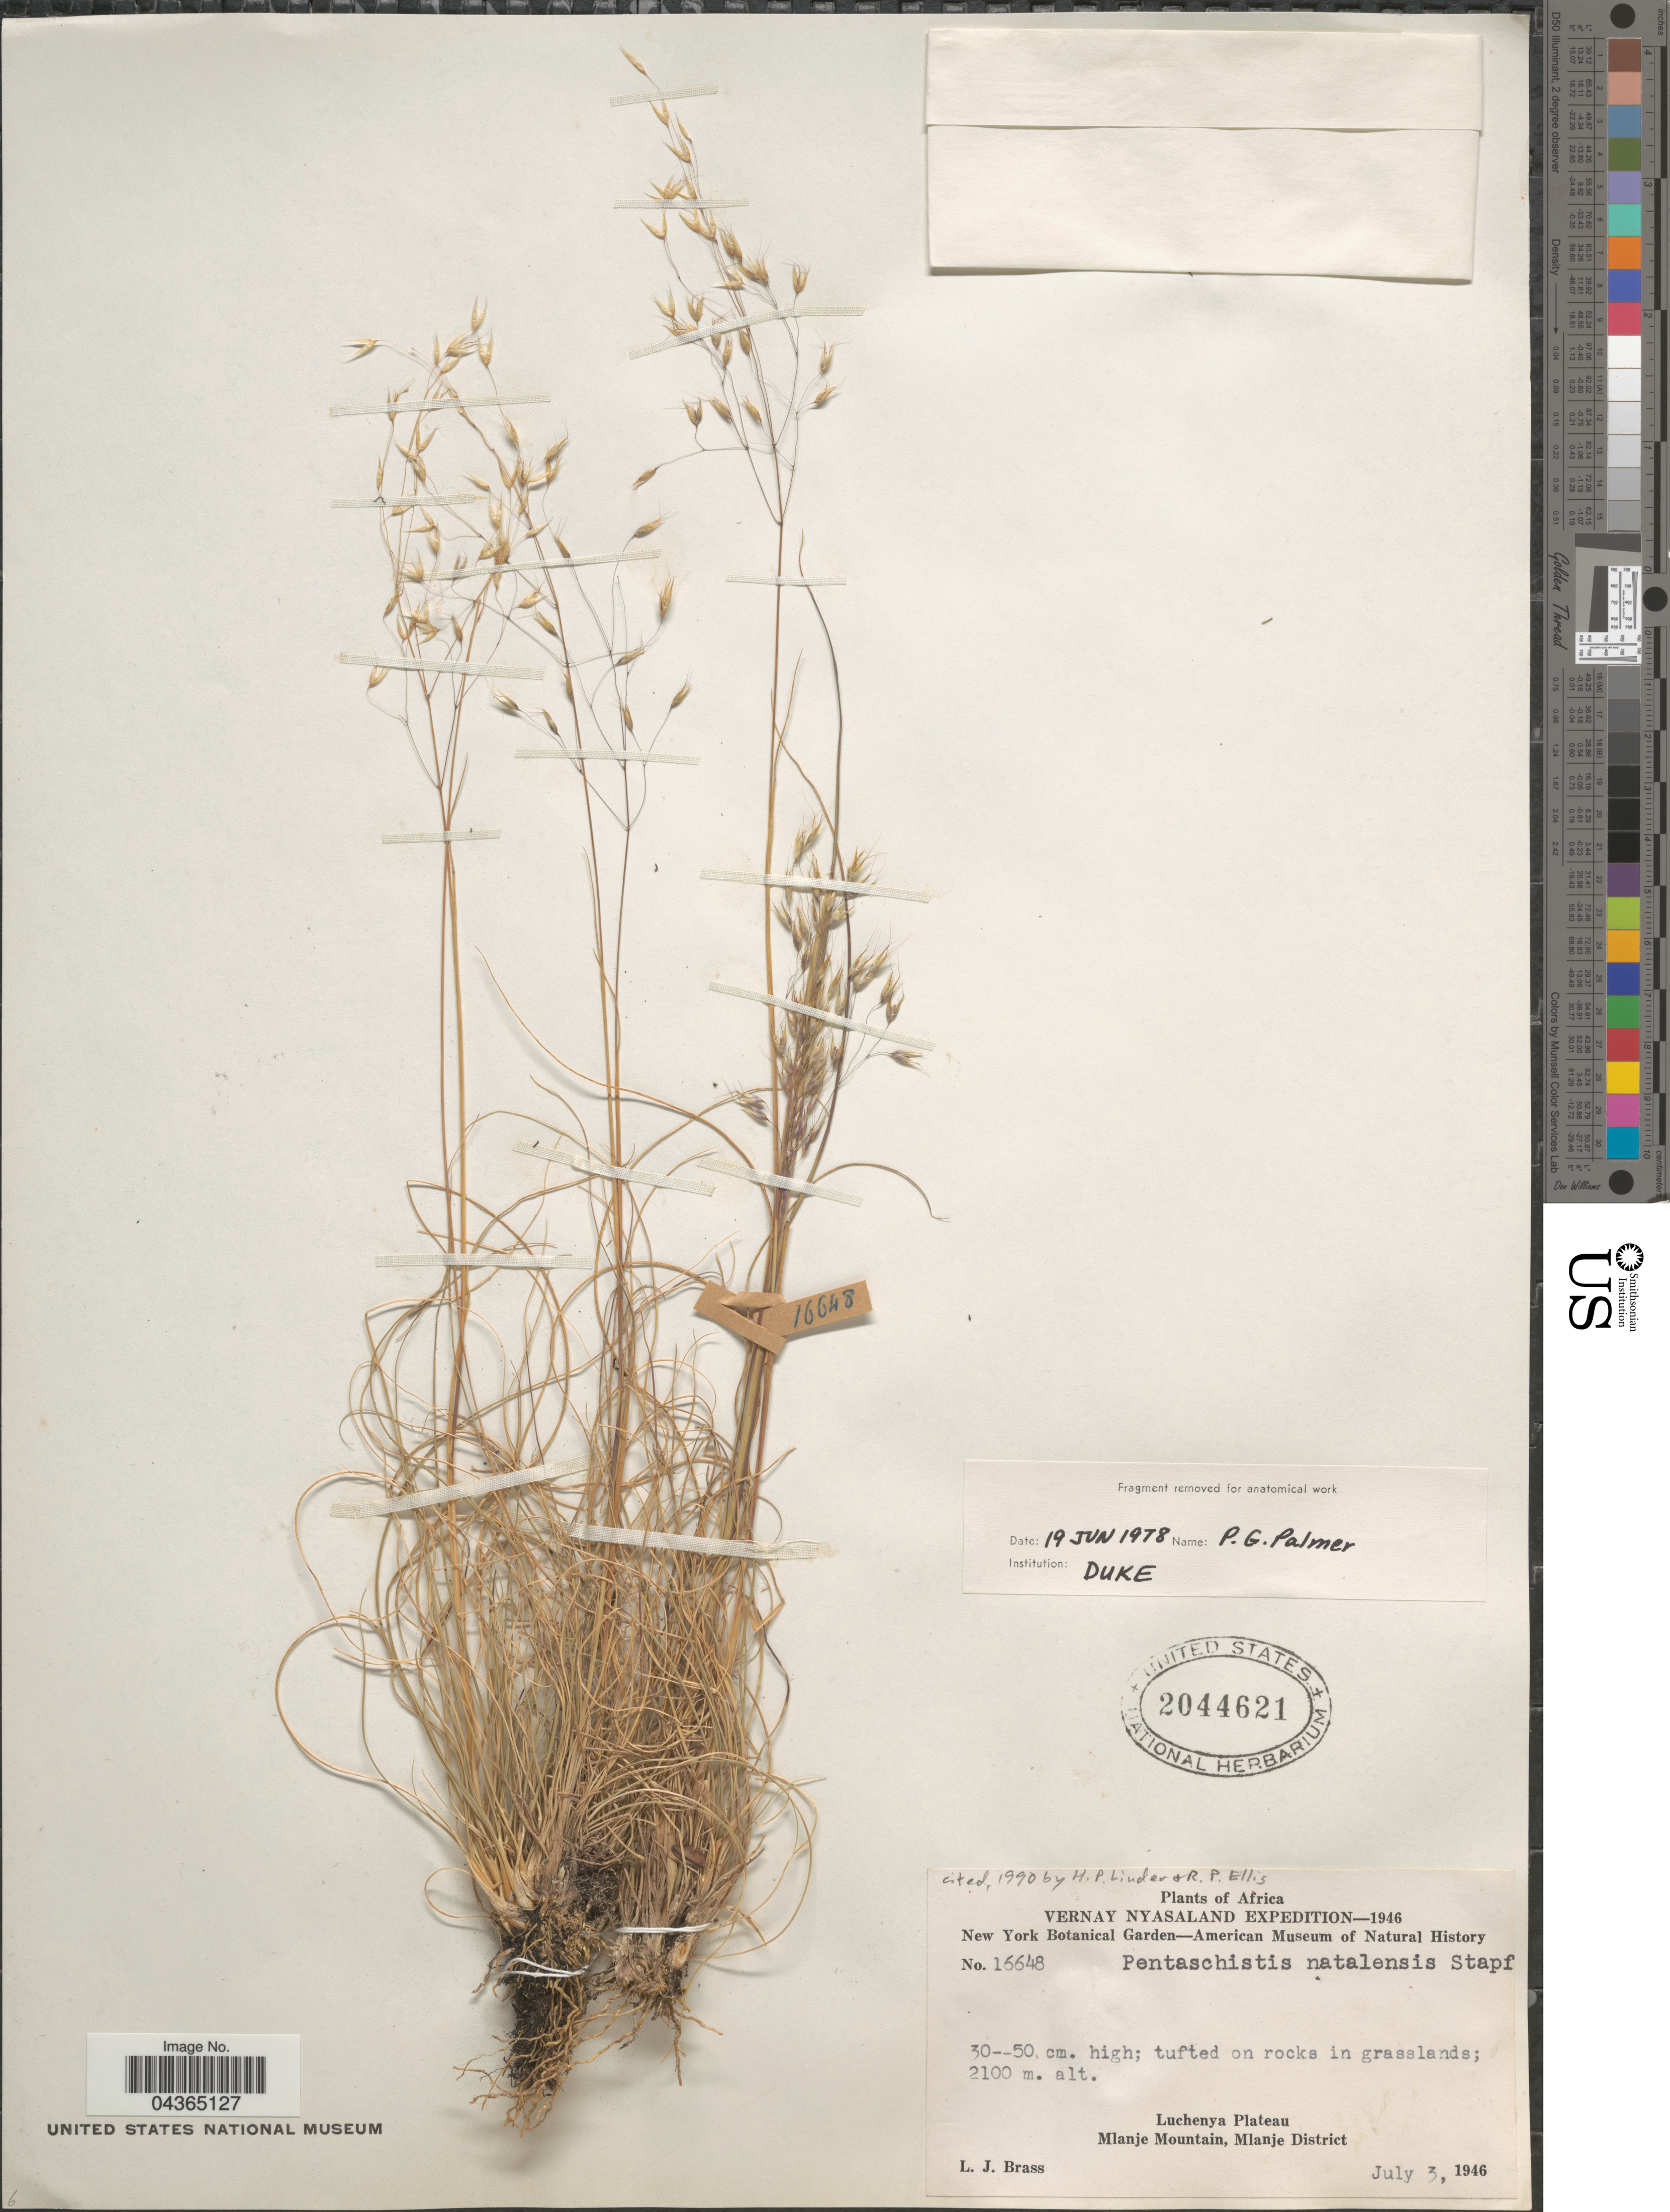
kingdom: Plantae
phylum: Tracheophyta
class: Liliopsida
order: Poales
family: Poaceae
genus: Pentameris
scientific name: Pentameris natalensis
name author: (Stapf) Galley & H.P. Linder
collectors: L. J. Brass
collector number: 16648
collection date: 1946-07-03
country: Malawi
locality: Vernay Nyasaland Expedition-1946. Luchenya Plateau. Mlanje Mountain, Mlanje District.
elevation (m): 2100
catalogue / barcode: US 2044621